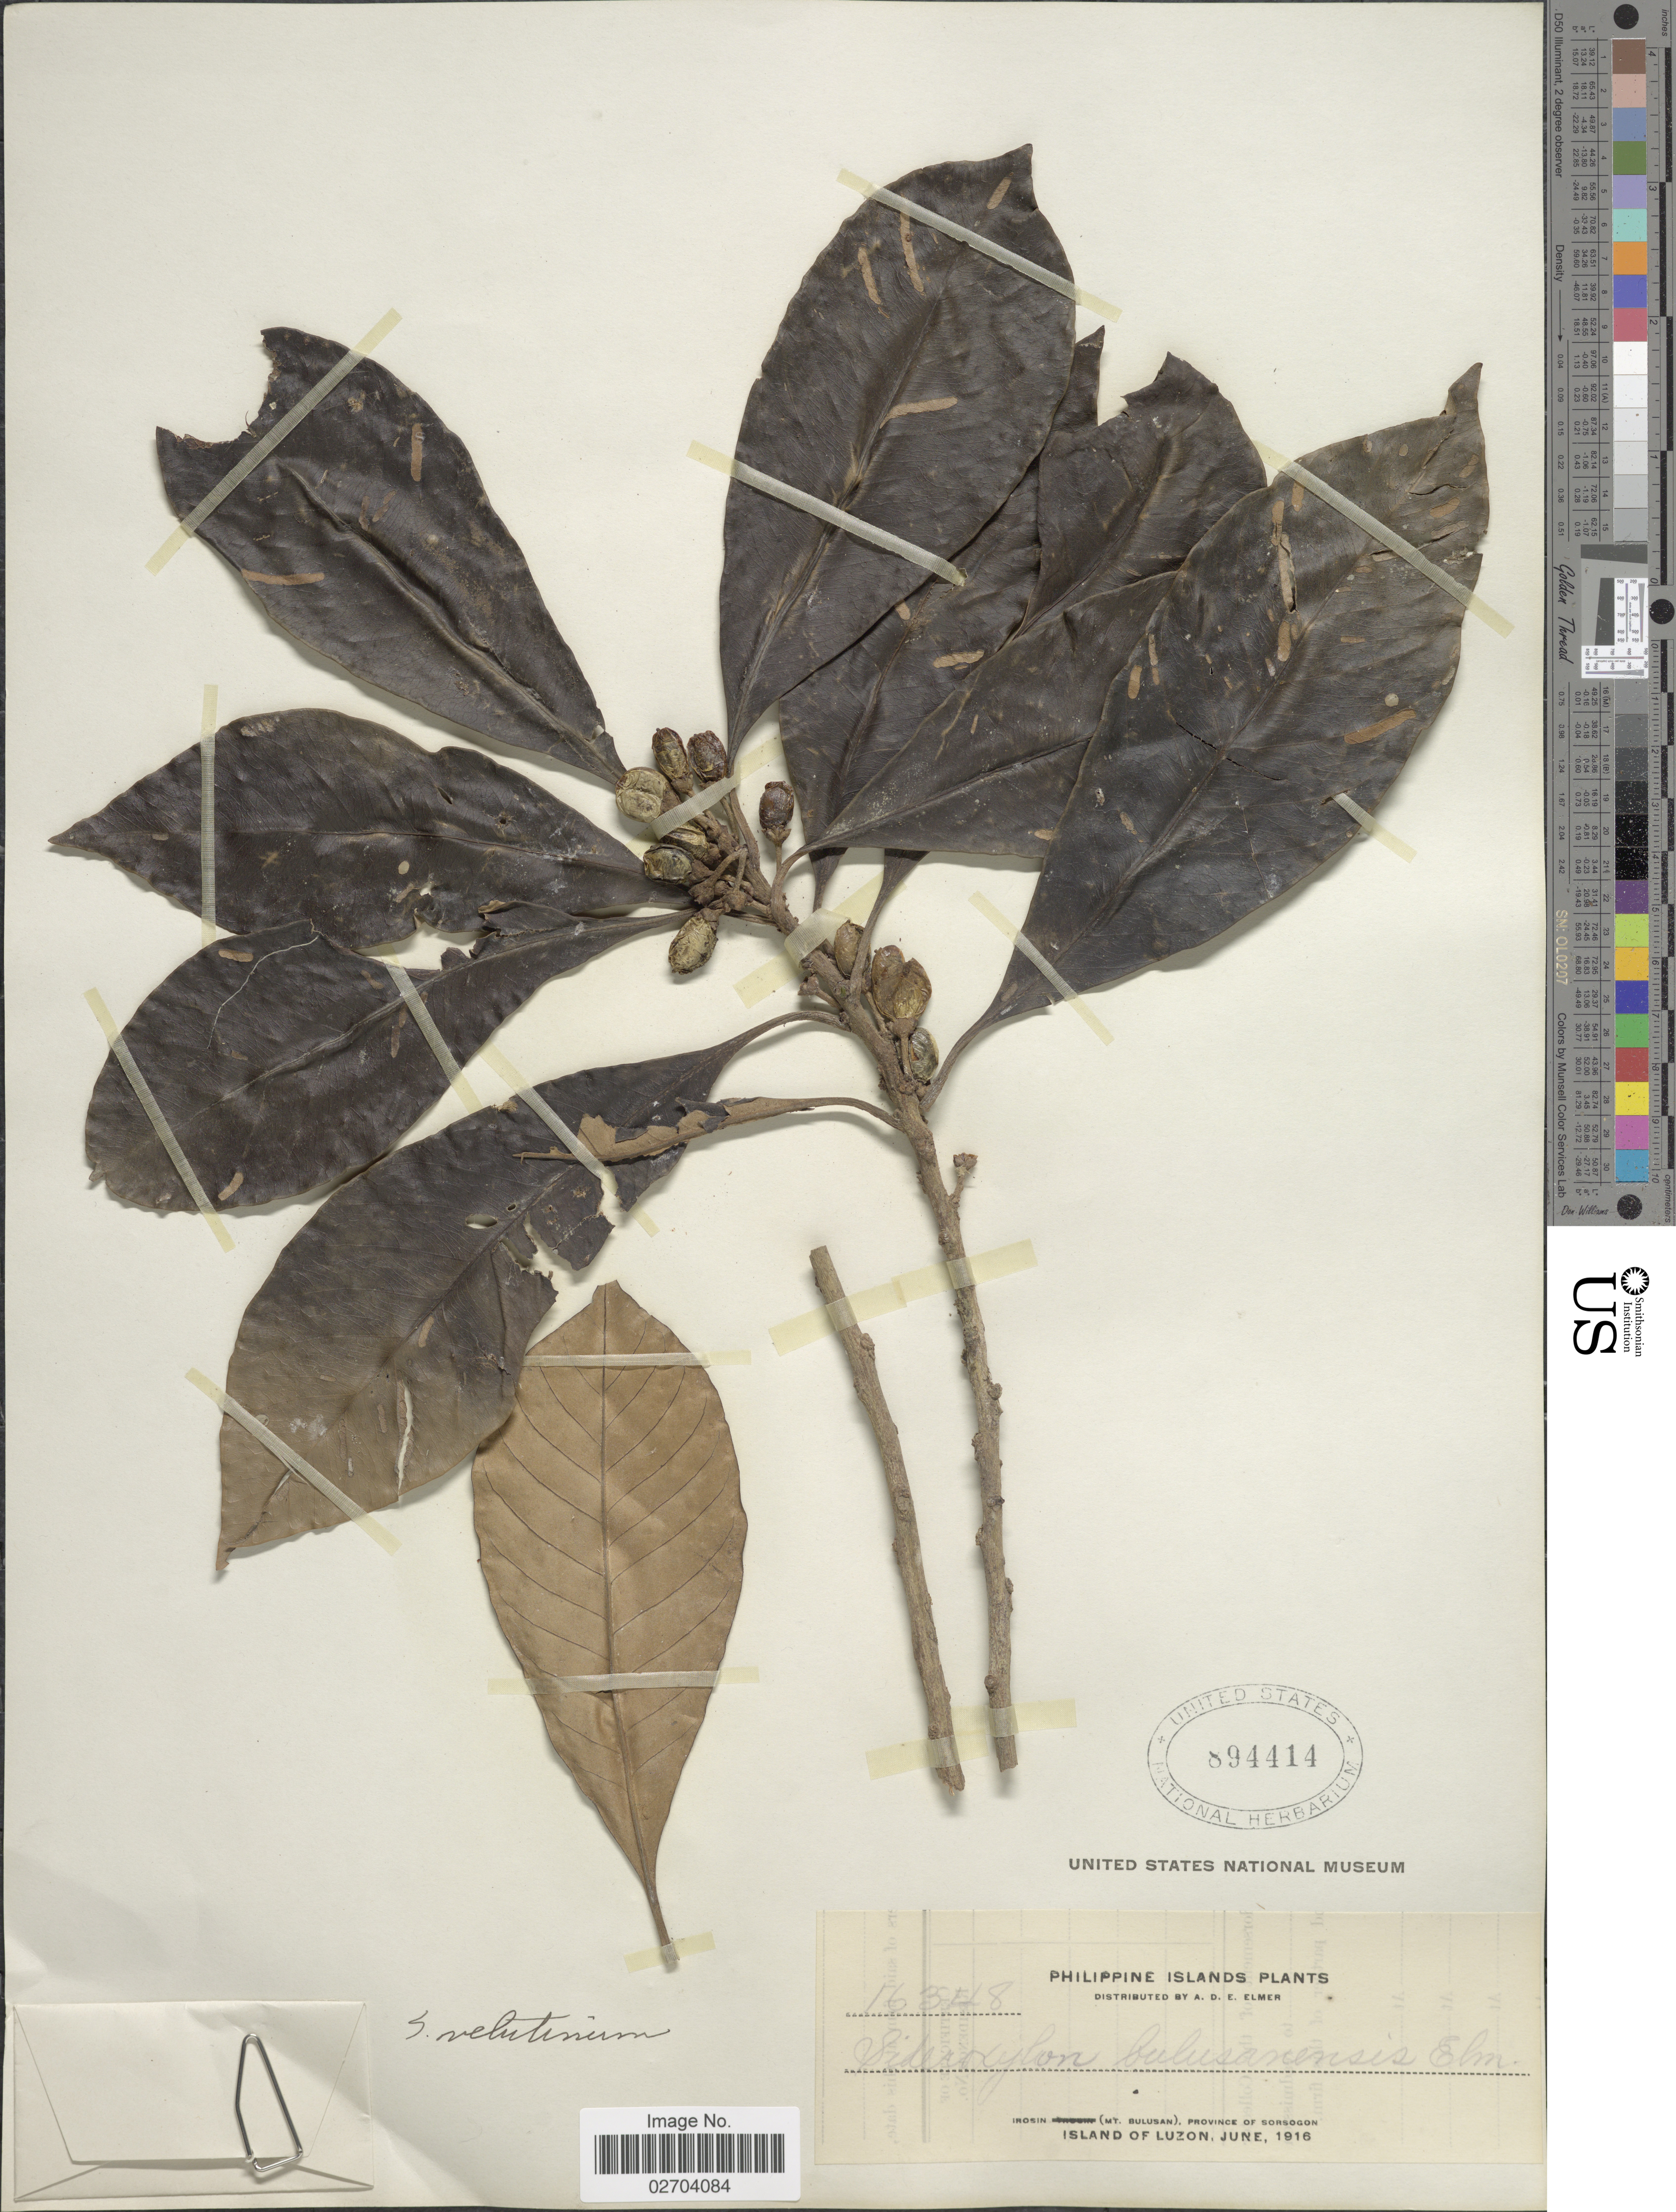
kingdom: Plantae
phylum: Tracheophyta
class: Magnoliopsida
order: Ericales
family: Sapotaceae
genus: Sideroxylon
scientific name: Sideroxylon sarcocarpum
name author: Merr.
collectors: A. D. E. Elmer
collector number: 16348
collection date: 1916-06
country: Philippines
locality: Irosin (Mt, Bulusan), Province of Sorsogon.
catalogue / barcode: US 894414